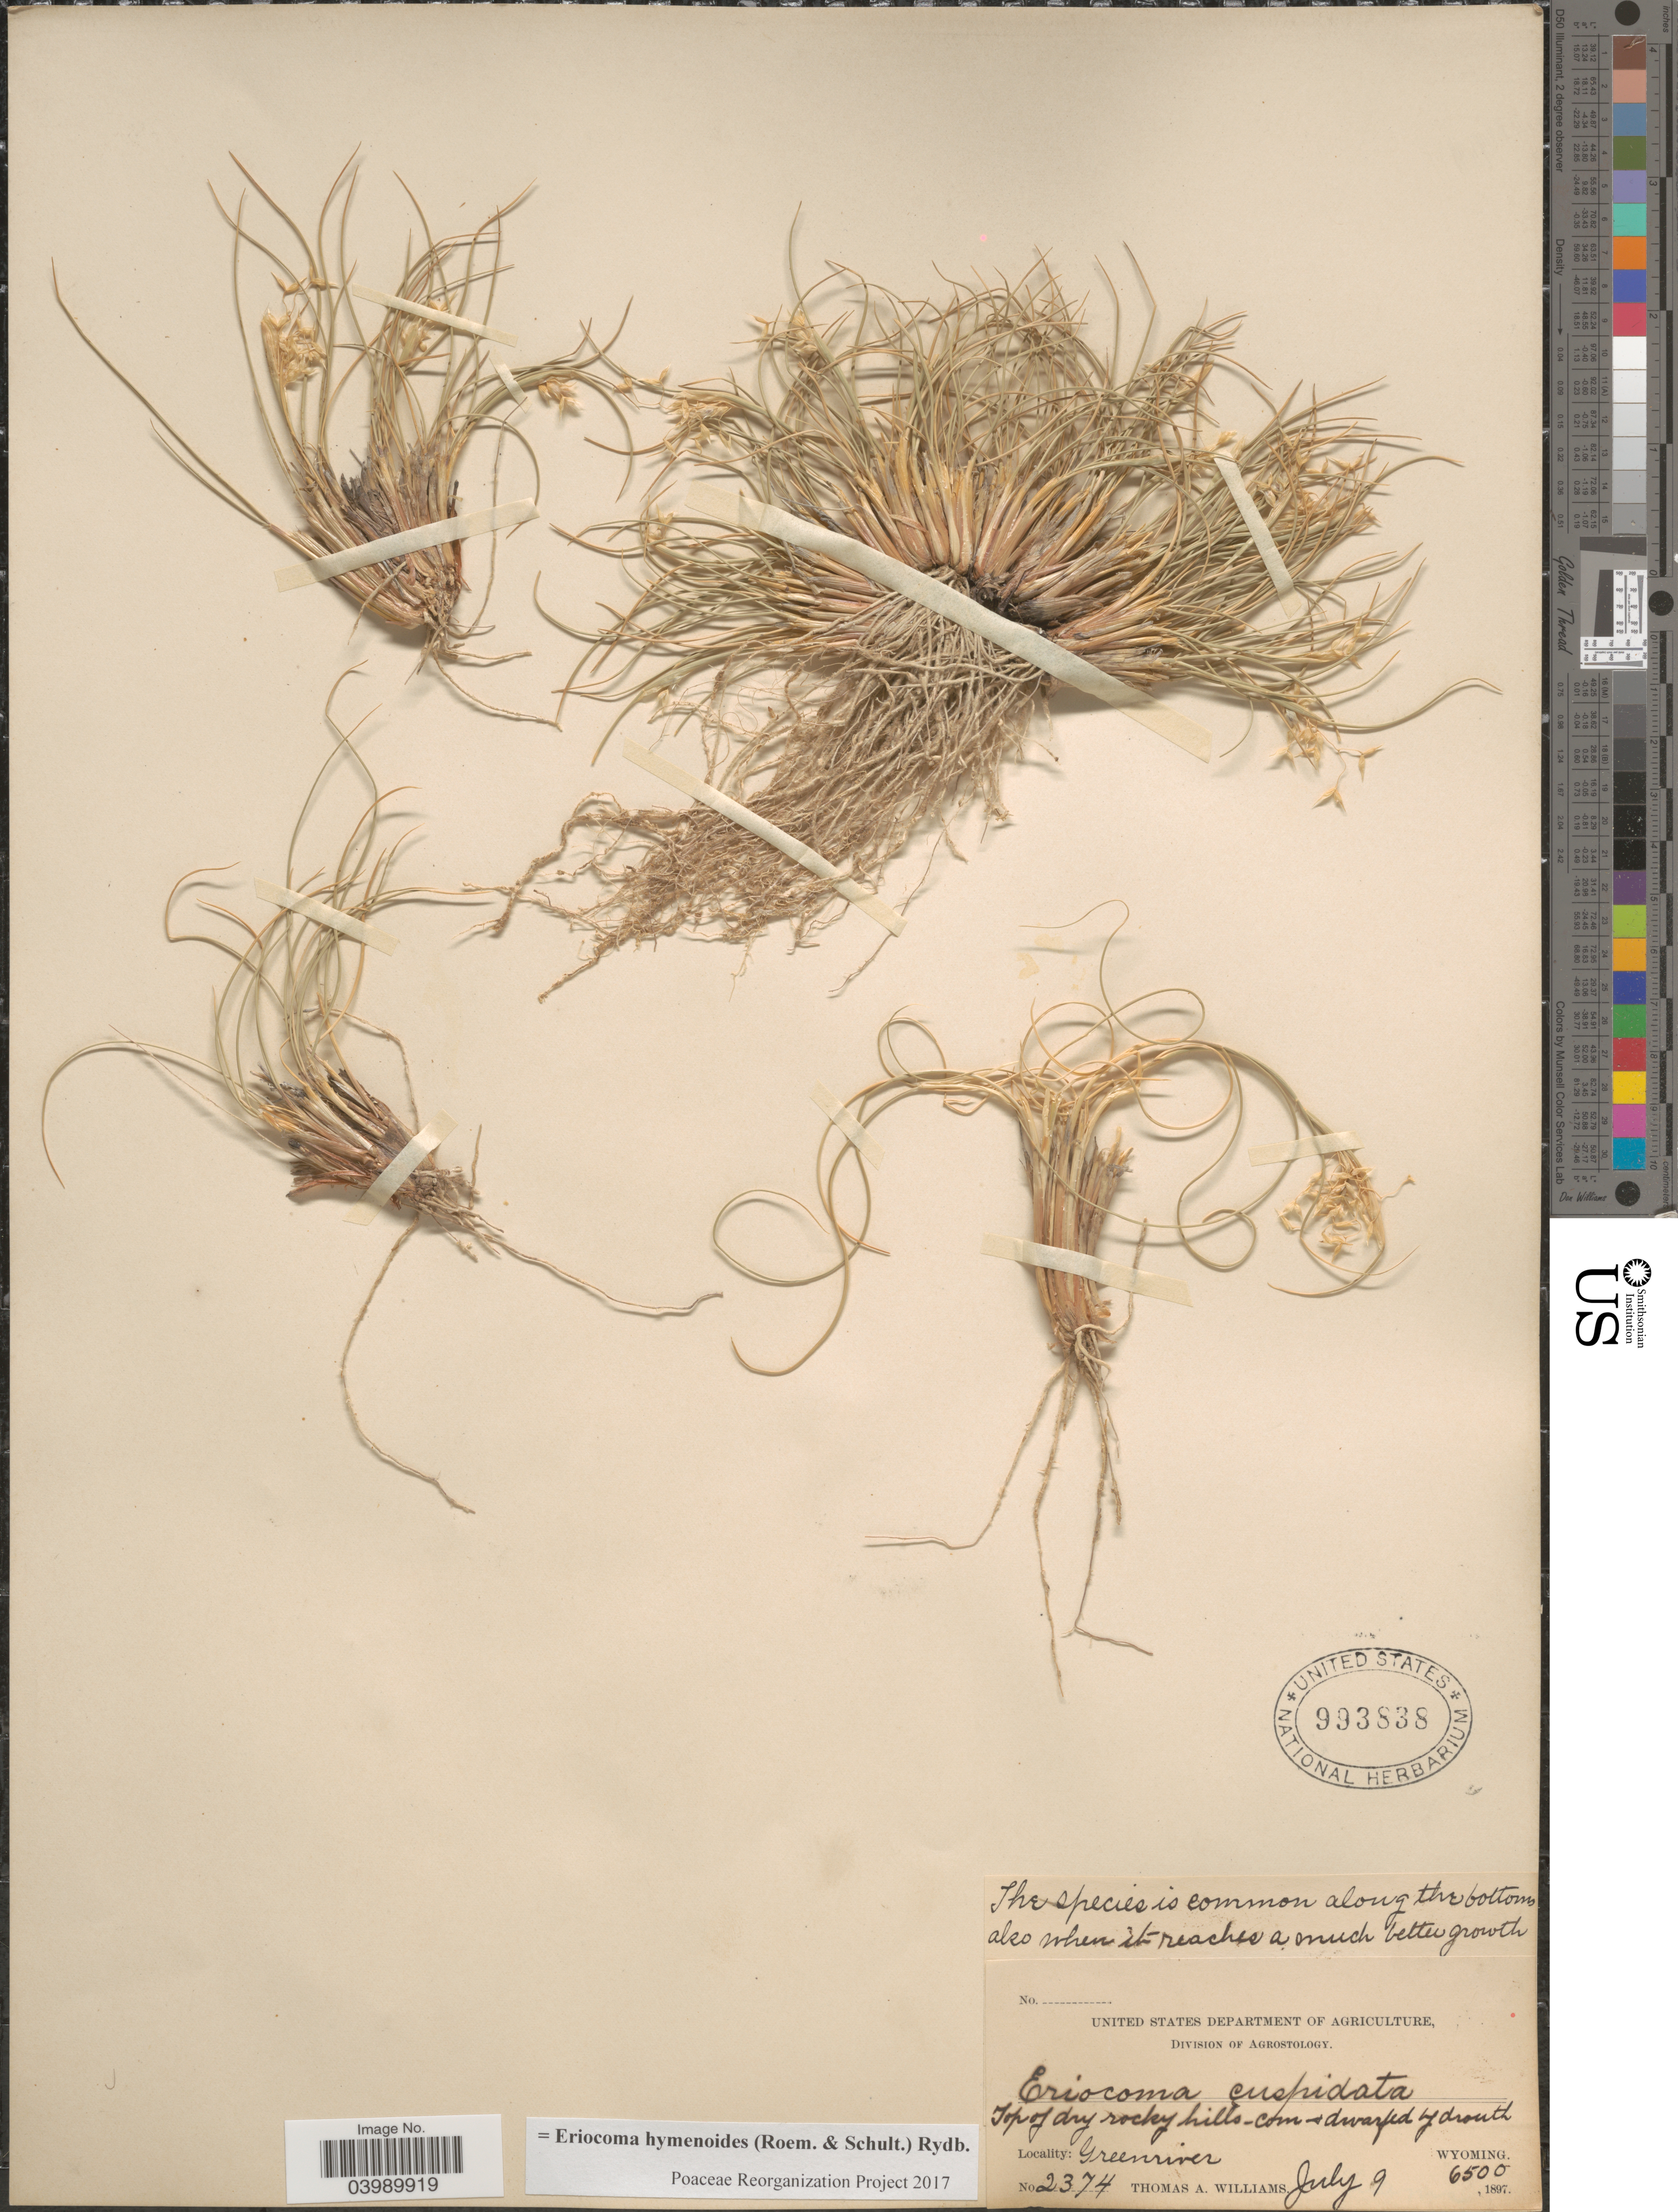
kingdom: Plantae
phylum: Tracheophyta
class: Liliopsida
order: Poales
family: Poaceae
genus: Eriocoma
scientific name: Eriocoma hymenoides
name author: (Roem. & Schult.) Rydb.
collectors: T. A. Williams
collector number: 2374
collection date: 1897-07-09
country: United States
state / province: Wyoming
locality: Greenriver.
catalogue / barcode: US 993838